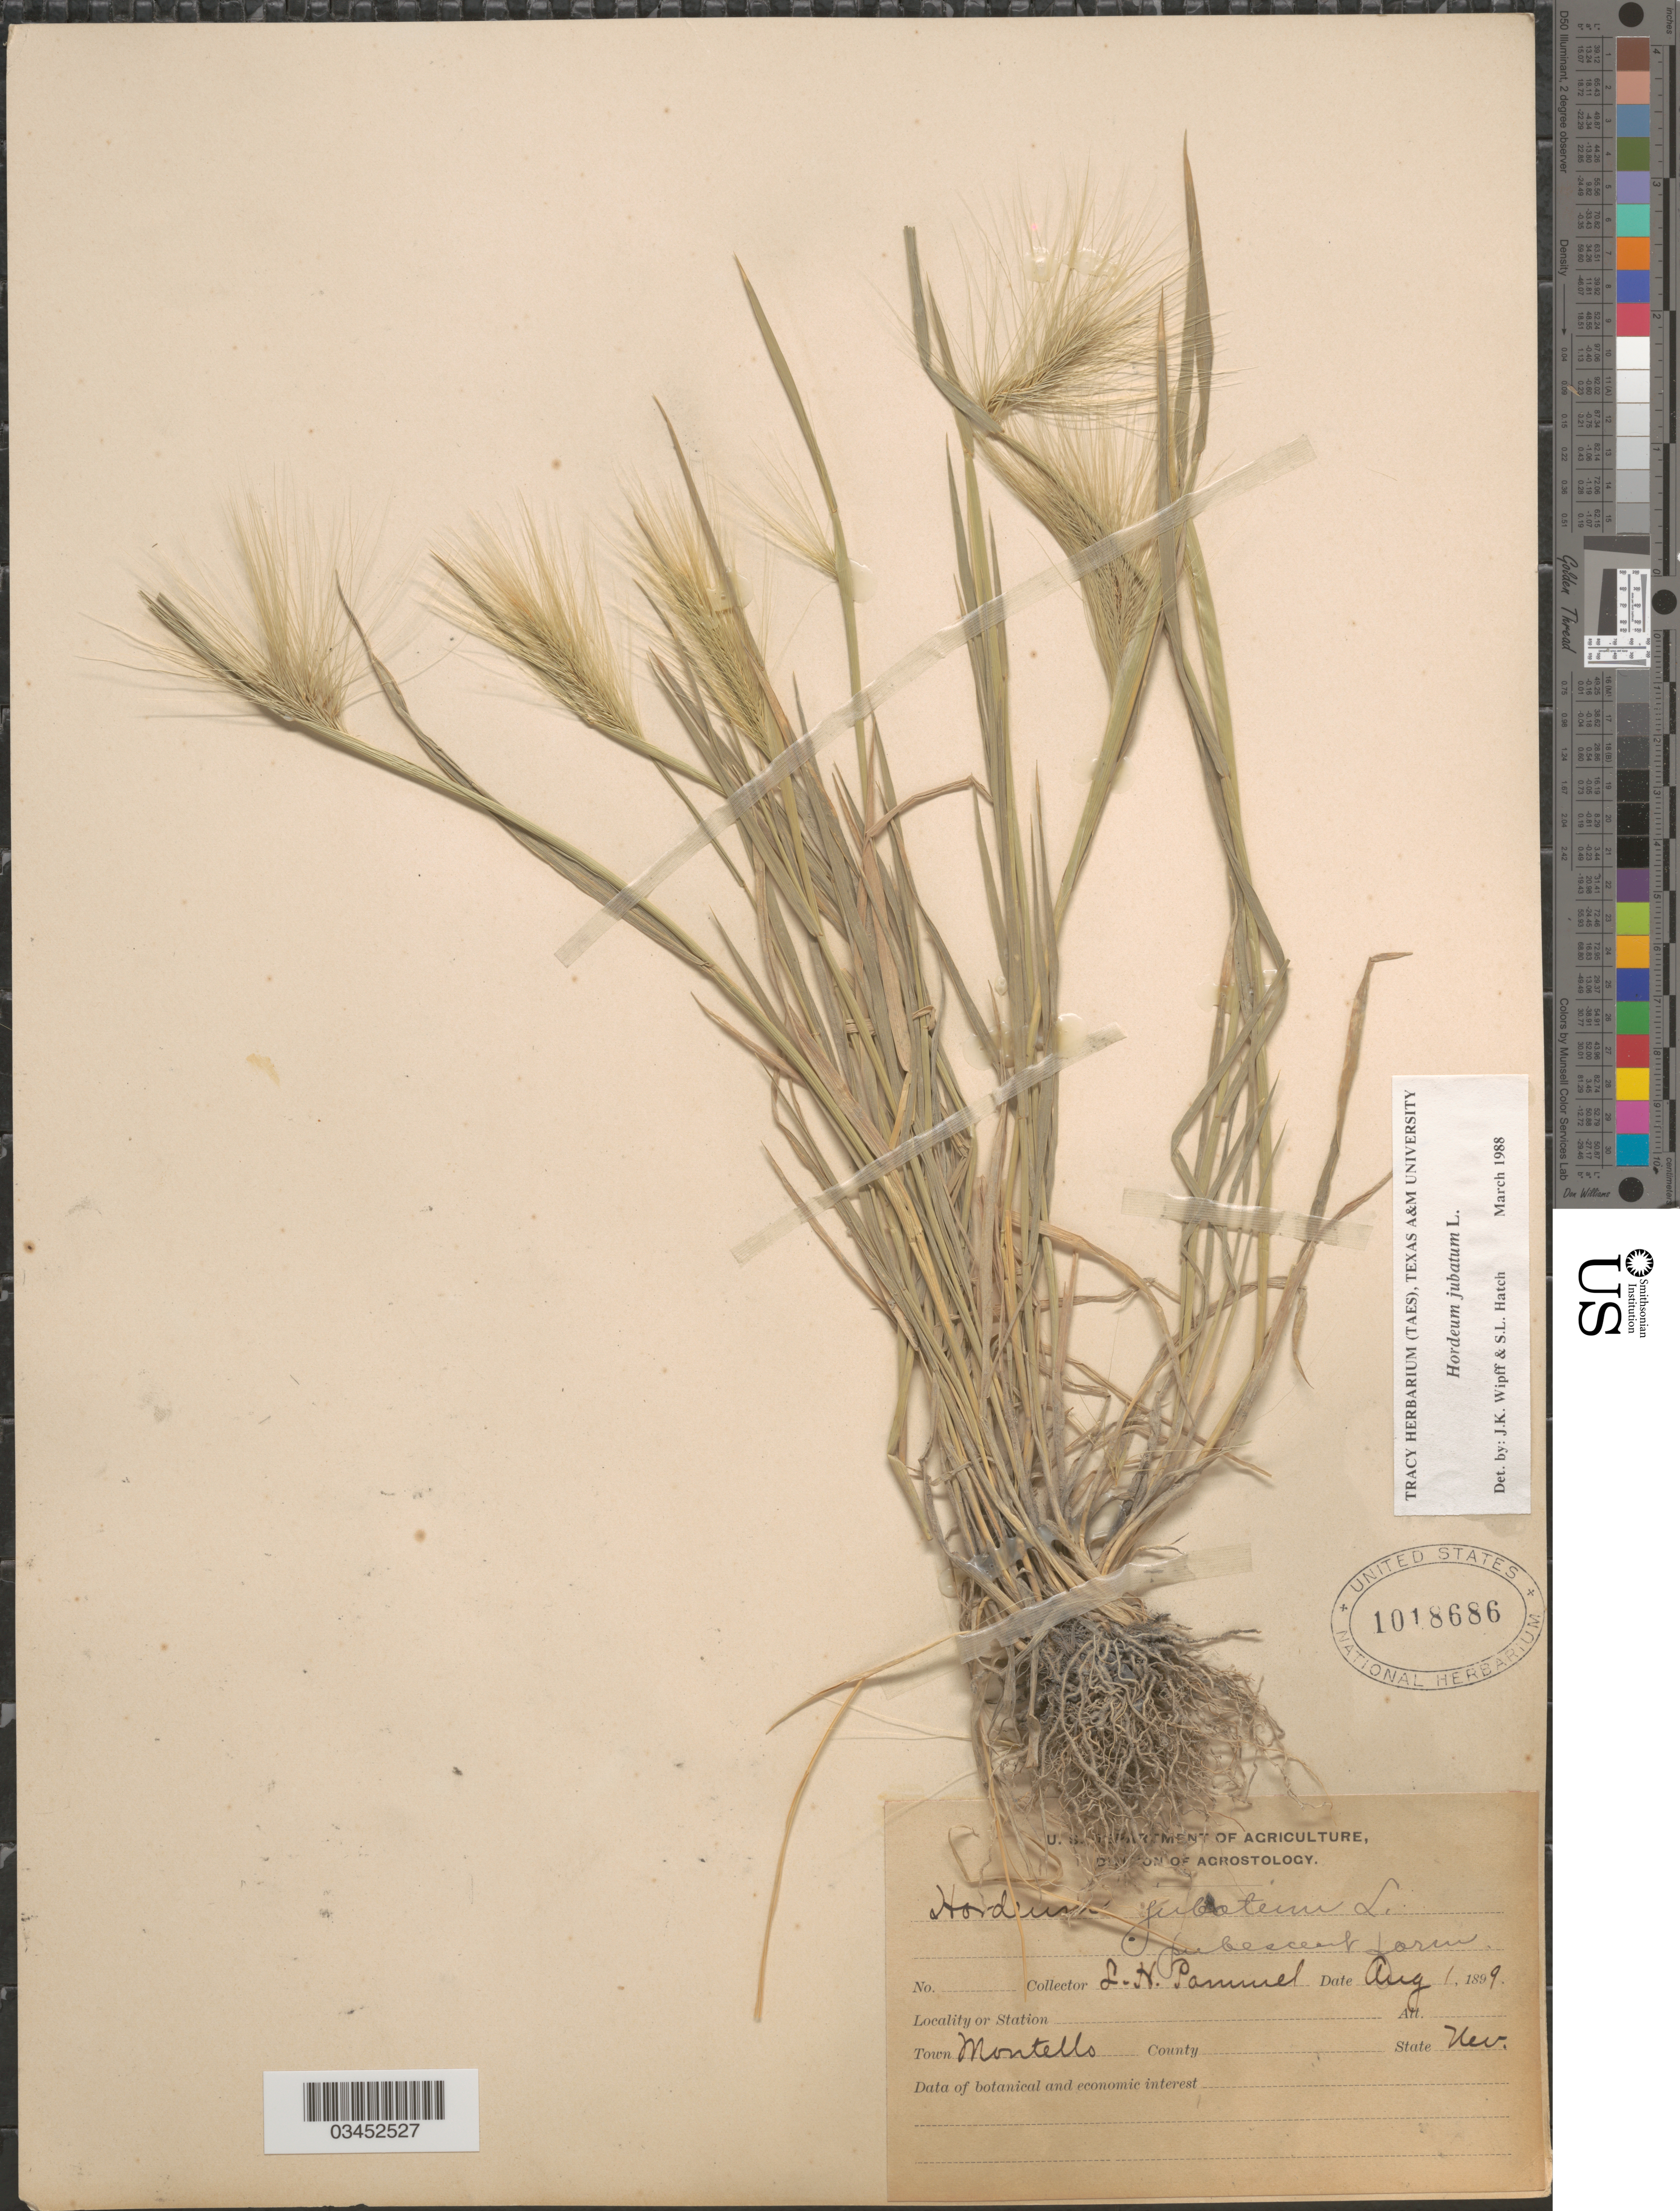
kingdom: Plantae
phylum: Tracheophyta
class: Liliopsida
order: Poales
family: Poaceae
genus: Hordeum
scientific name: Hordeum jubatum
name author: L.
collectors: L. Pammel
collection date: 1899-08-01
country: United States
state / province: Nevada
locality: Town Montello.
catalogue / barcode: US 1018686